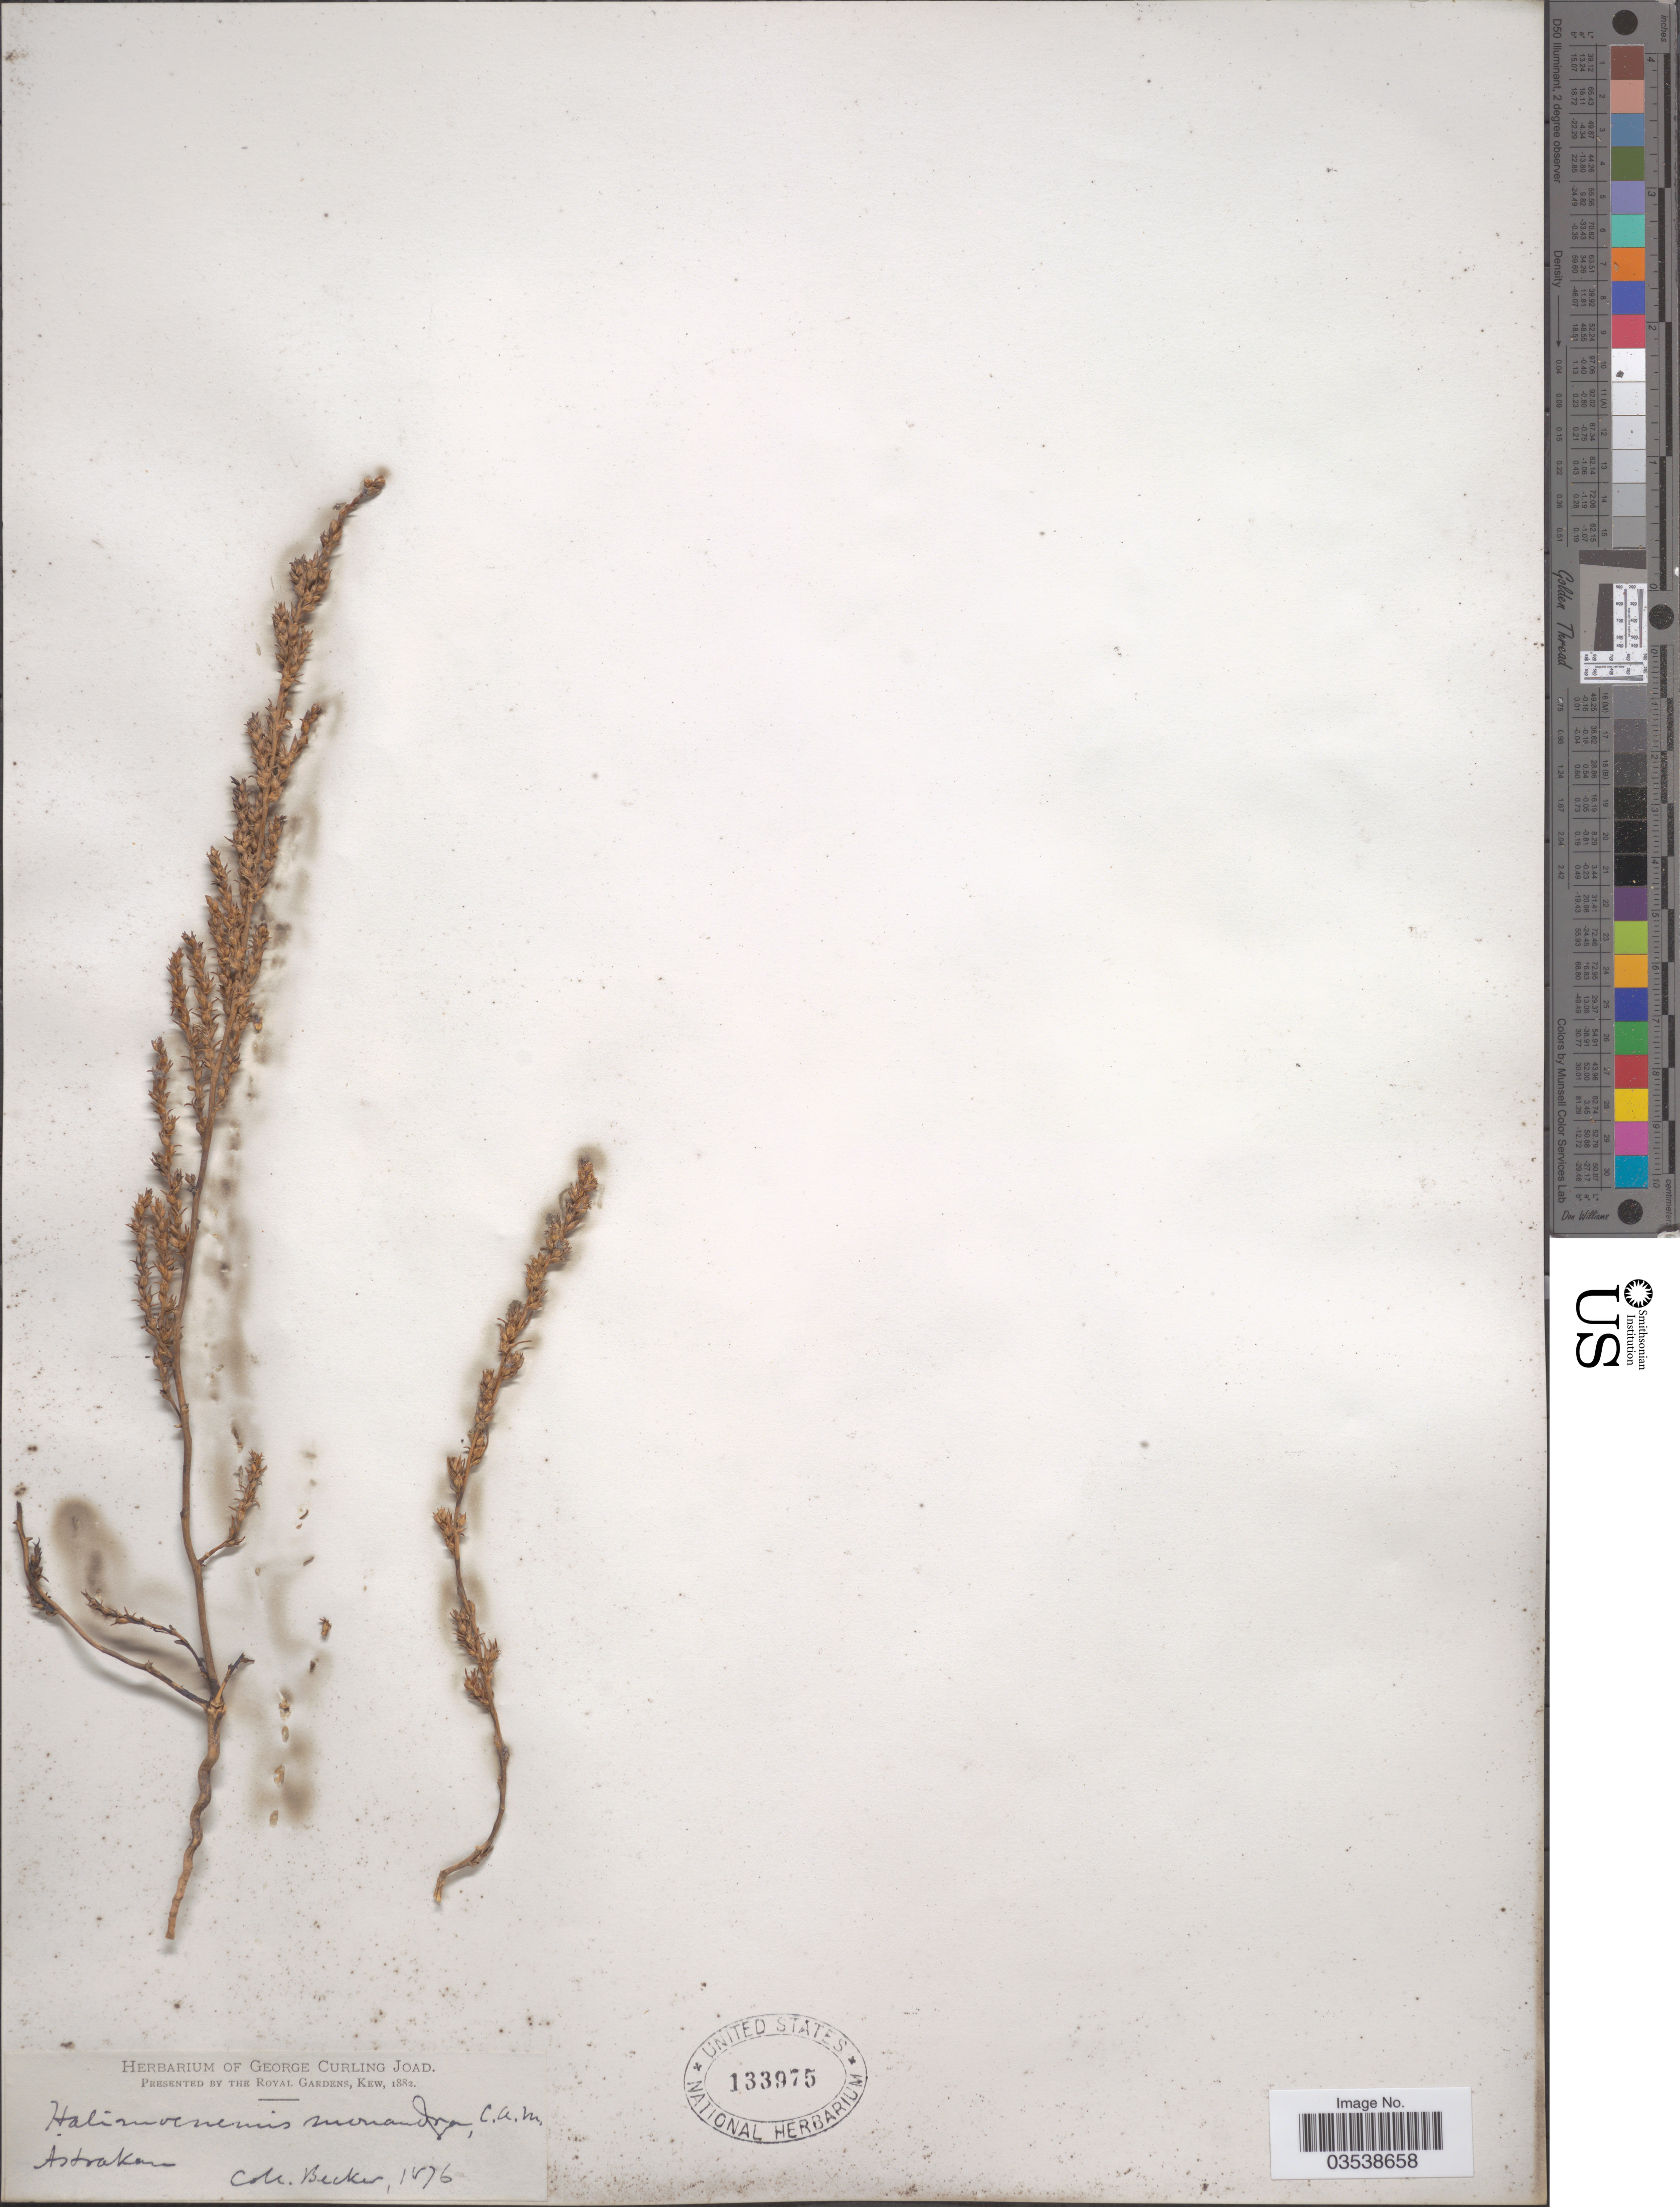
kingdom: Plantae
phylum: Tracheophyta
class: Magnoliopsida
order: Caryophyllales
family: Amaranthaceae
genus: Halimocnemis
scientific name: Halimocnemis monandra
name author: (Pall.) C.A. Mey.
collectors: -. Becker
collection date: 1876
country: Russian Federation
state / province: Astrakhan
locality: Astrakan.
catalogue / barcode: US 133975